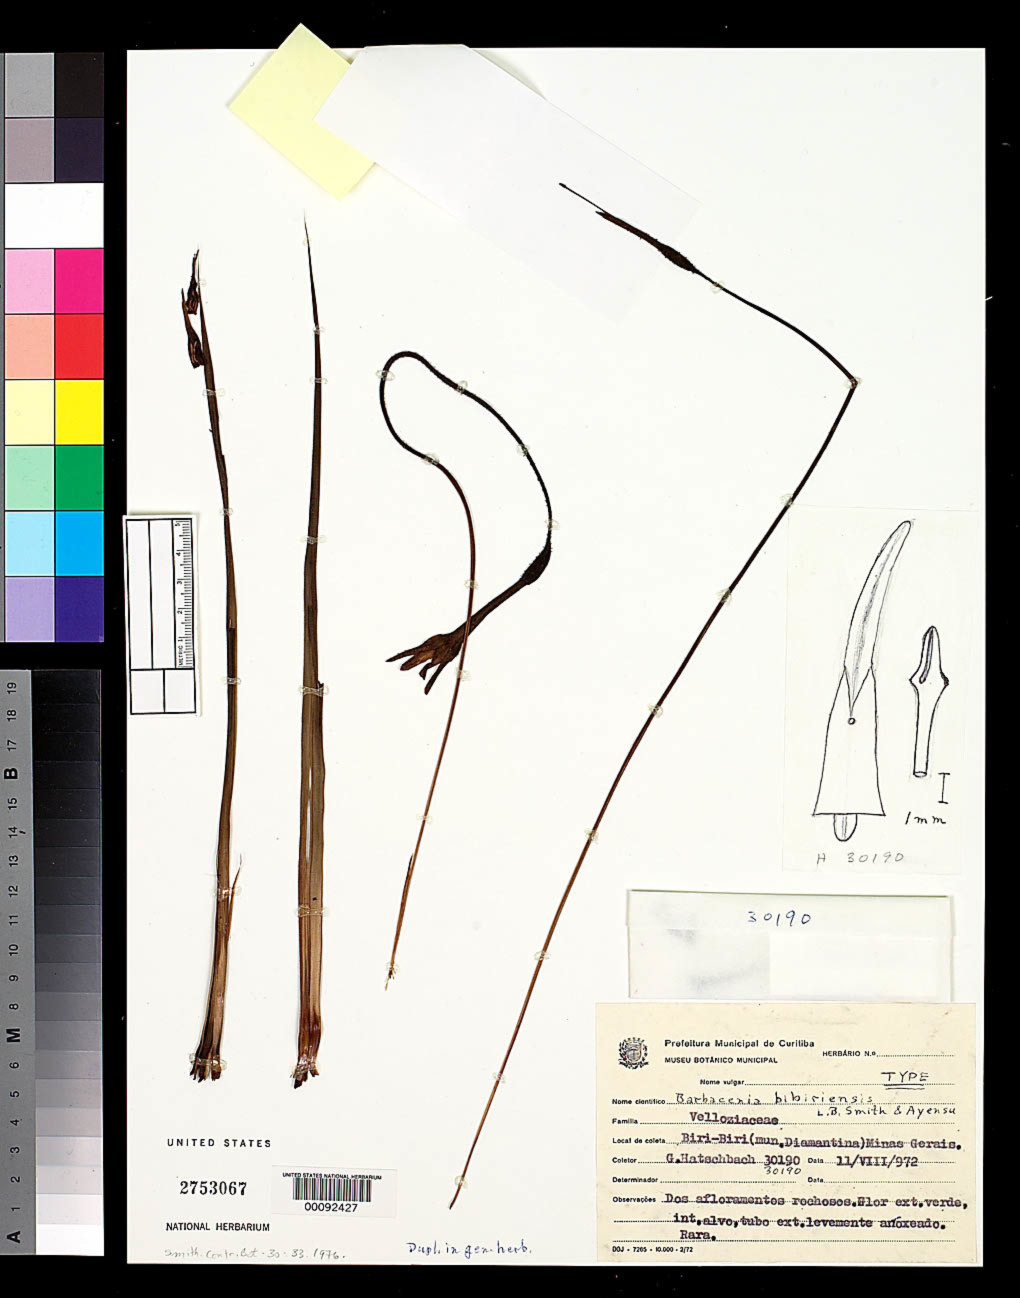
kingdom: Plantae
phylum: Tracheophyta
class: Liliopsida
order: Pandanales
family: Velloziaceae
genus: Barbacenia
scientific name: Barbacenia bibiriensis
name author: L.B. Sm. & Ayensu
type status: Holotype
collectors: G. Hatschbach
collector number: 30190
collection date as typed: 11 Aug 1972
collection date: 1972-08-11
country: Brazil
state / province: Minas gerais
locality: Diamantina, Biri-Biri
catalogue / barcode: US 2753067